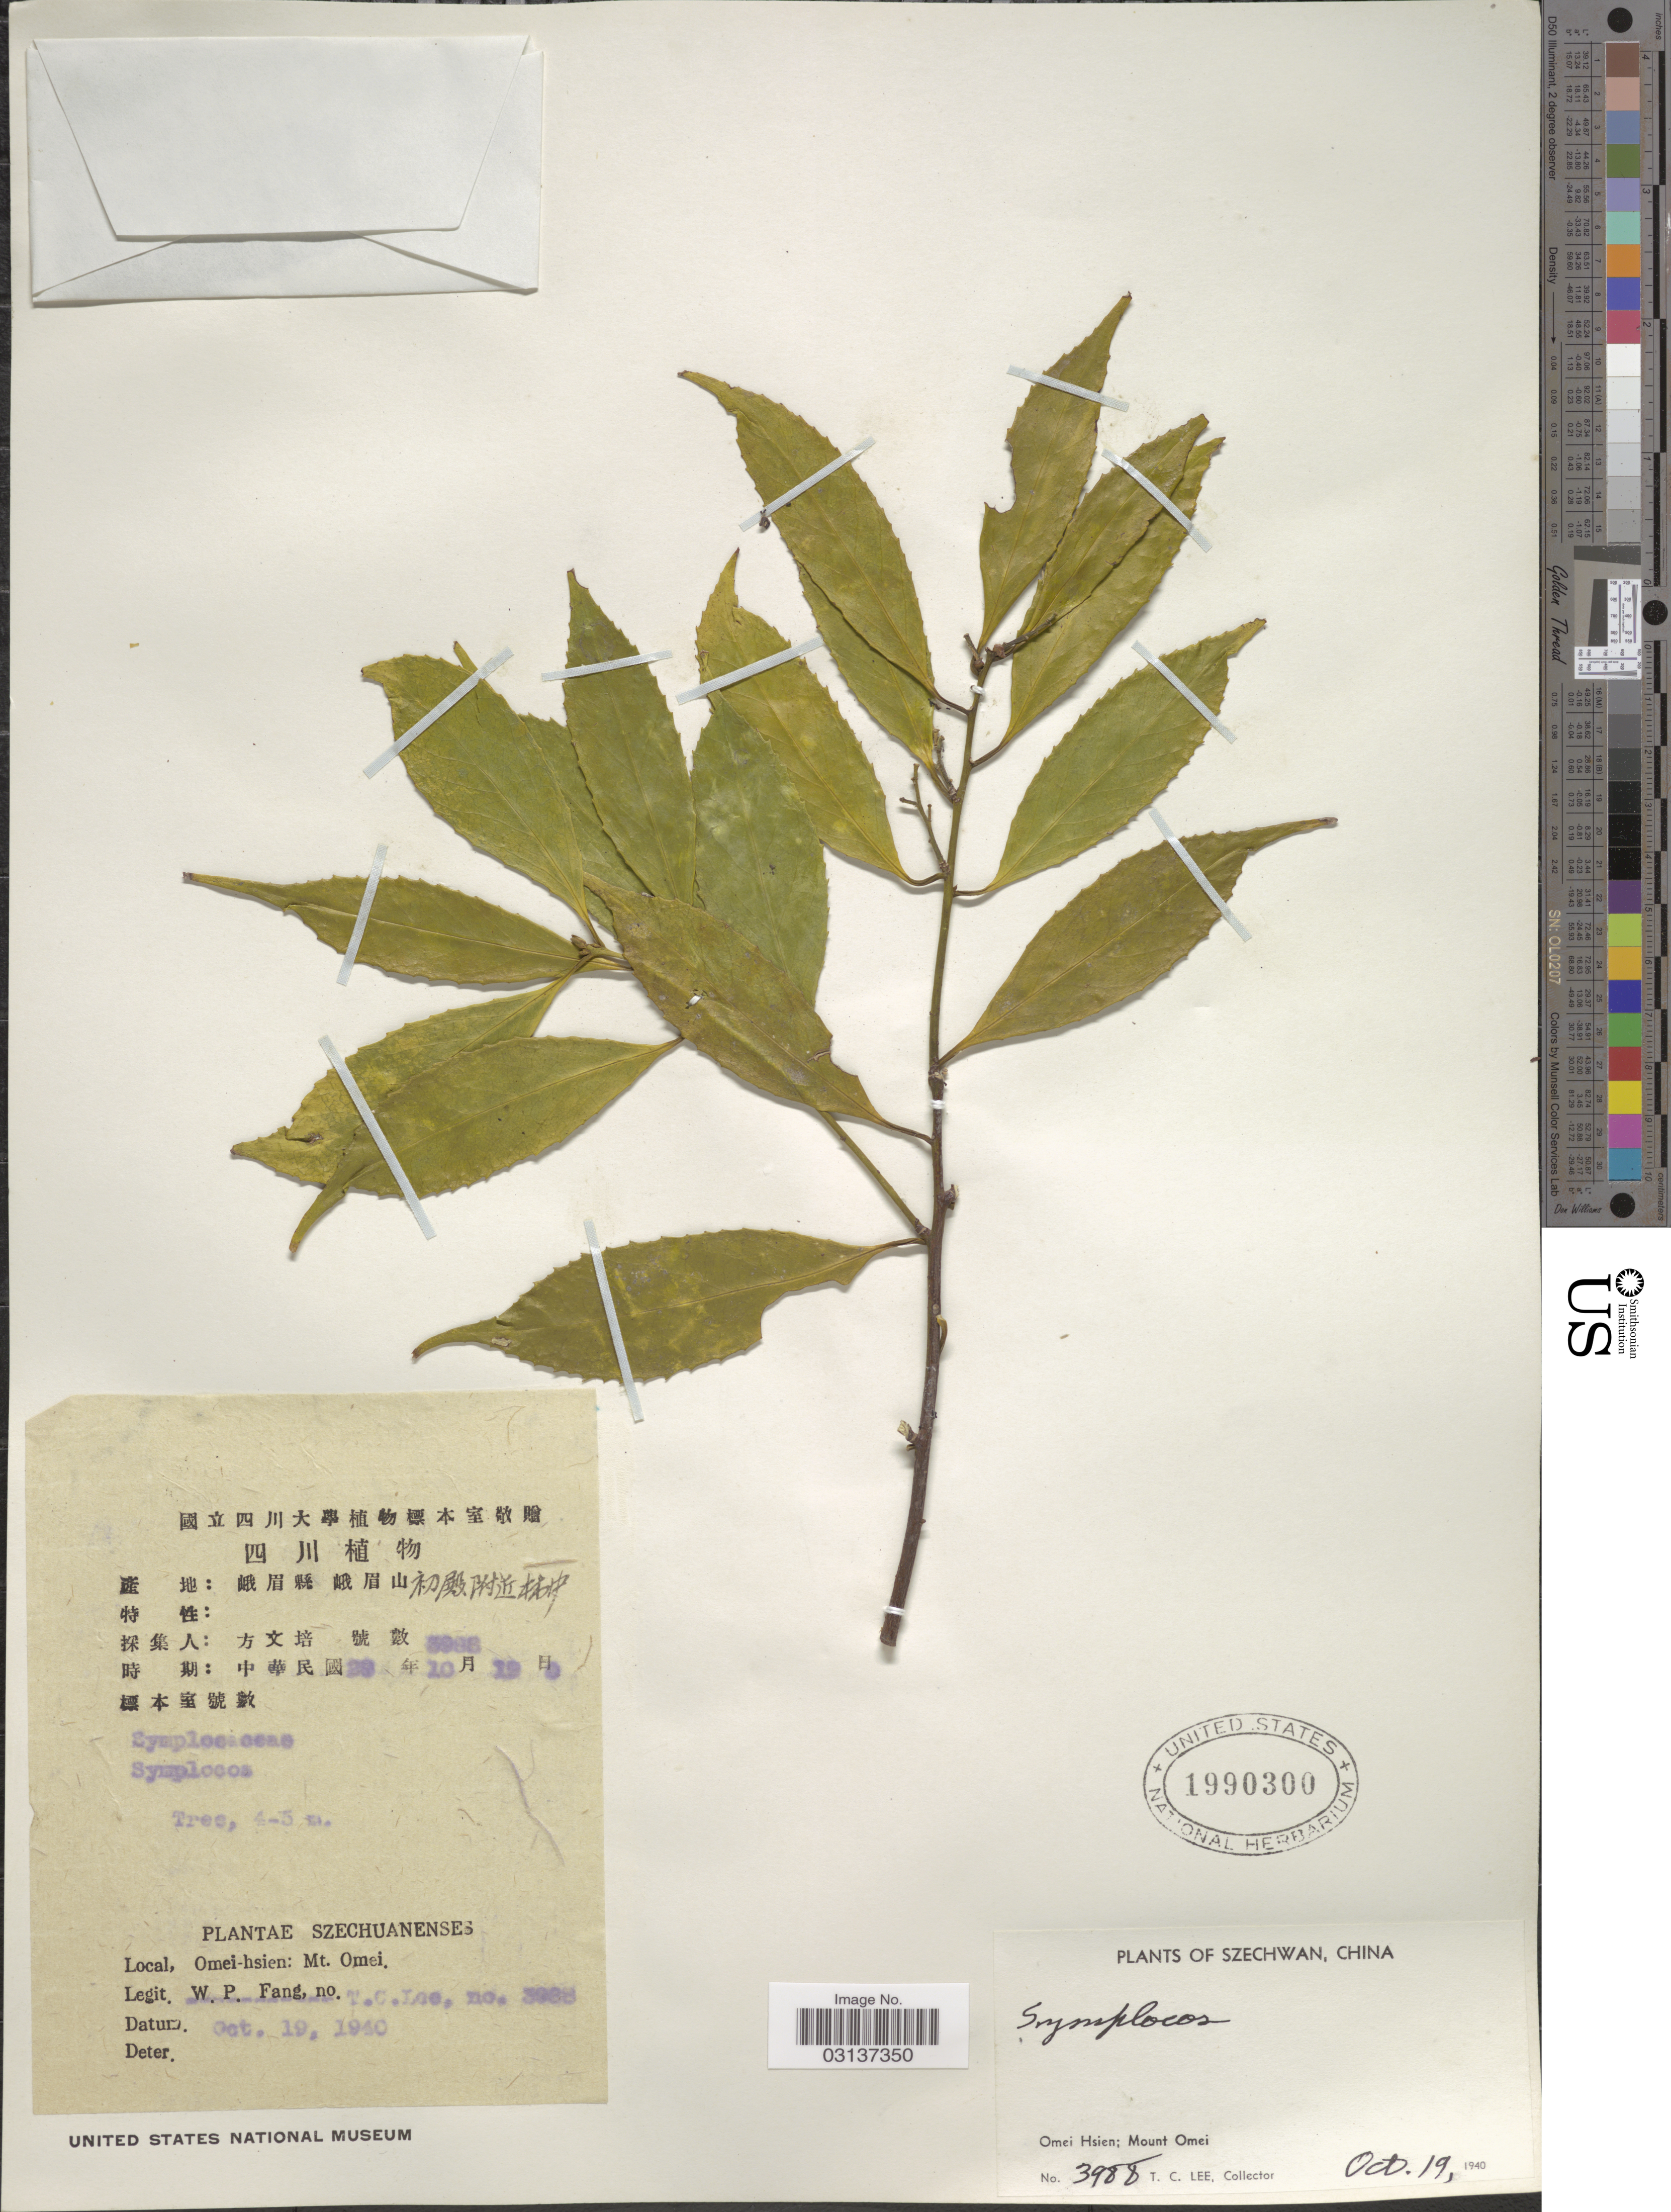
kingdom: Plantae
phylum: Tracheophyta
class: Magnoliopsida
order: Ericales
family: Symplocaceae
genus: Symplocos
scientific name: Symplocos sp.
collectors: T. Lee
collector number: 3988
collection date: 1940-10-19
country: China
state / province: Sichuan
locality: Szechwan. Omei Hsien; Mount Omei.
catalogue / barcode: US 1990300